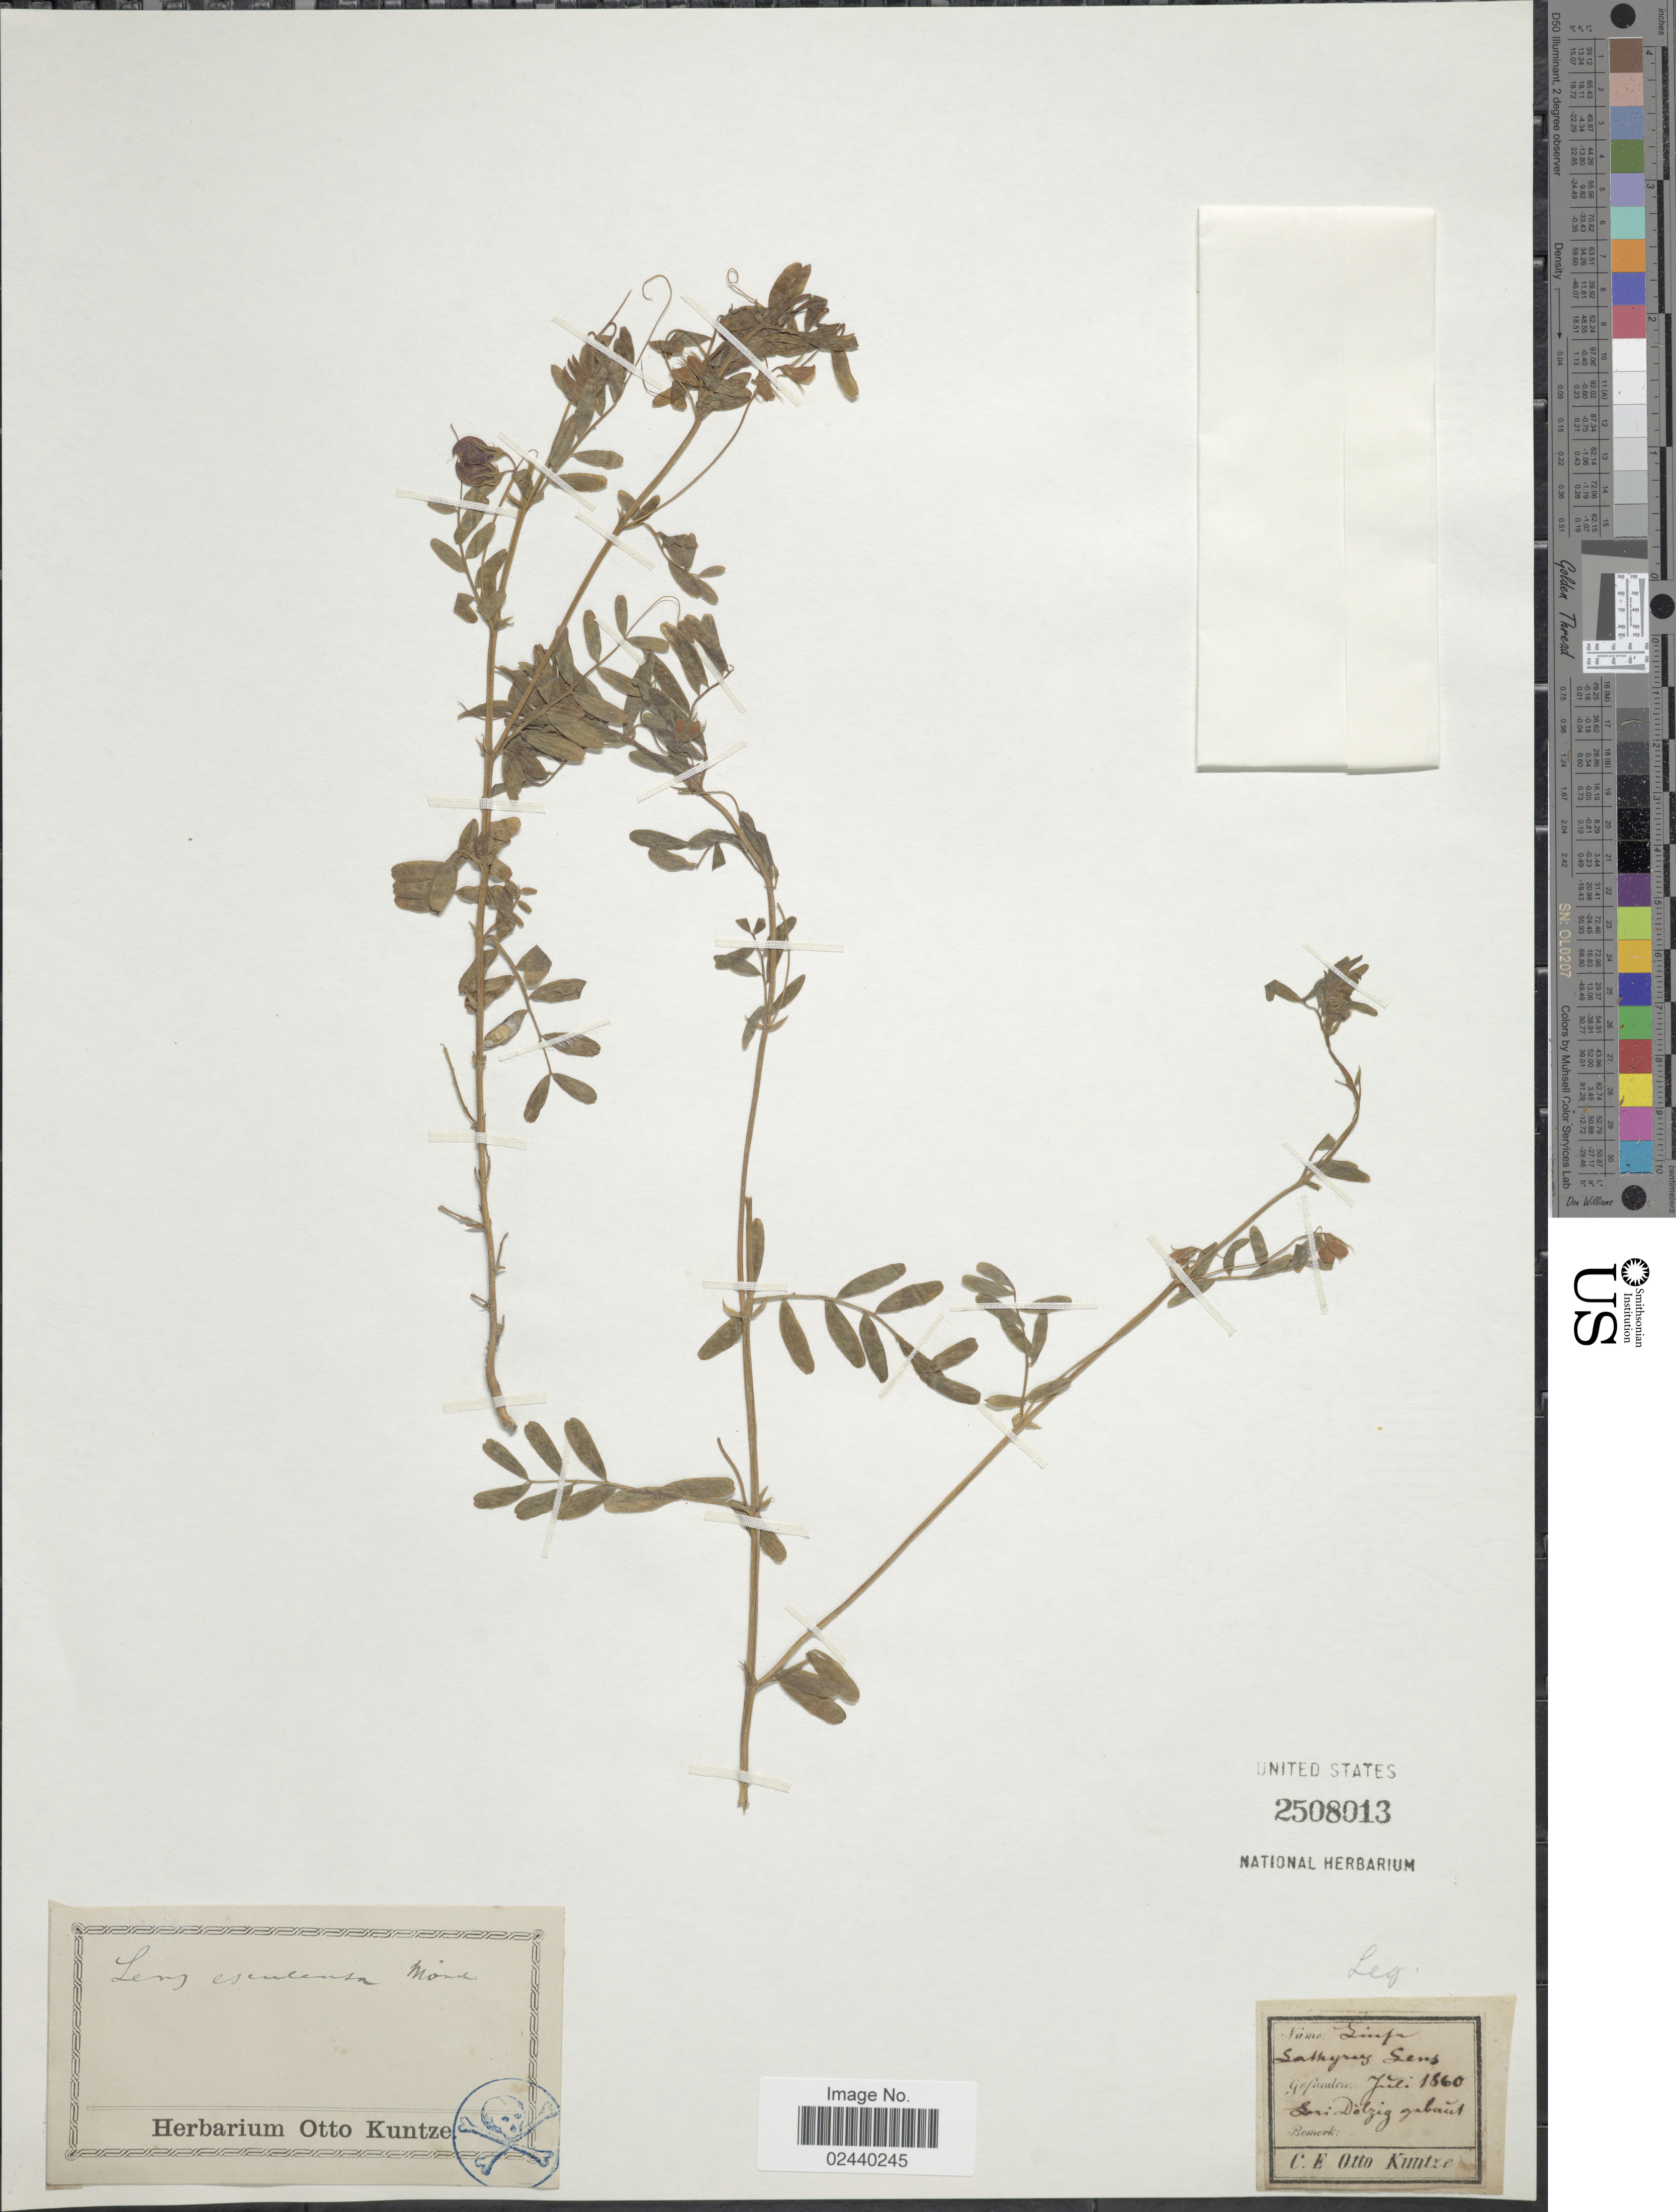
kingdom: Plantae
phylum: Tracheophyta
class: Magnoliopsida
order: Fabales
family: Fabaceae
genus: Vicia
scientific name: Vicia lens subsp. lens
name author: (L.) Coss. & Germ.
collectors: C.E.O. Kuntze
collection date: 1860-07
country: Poland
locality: Semi Dolzig gabaut. [interpreted]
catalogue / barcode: US 2508013